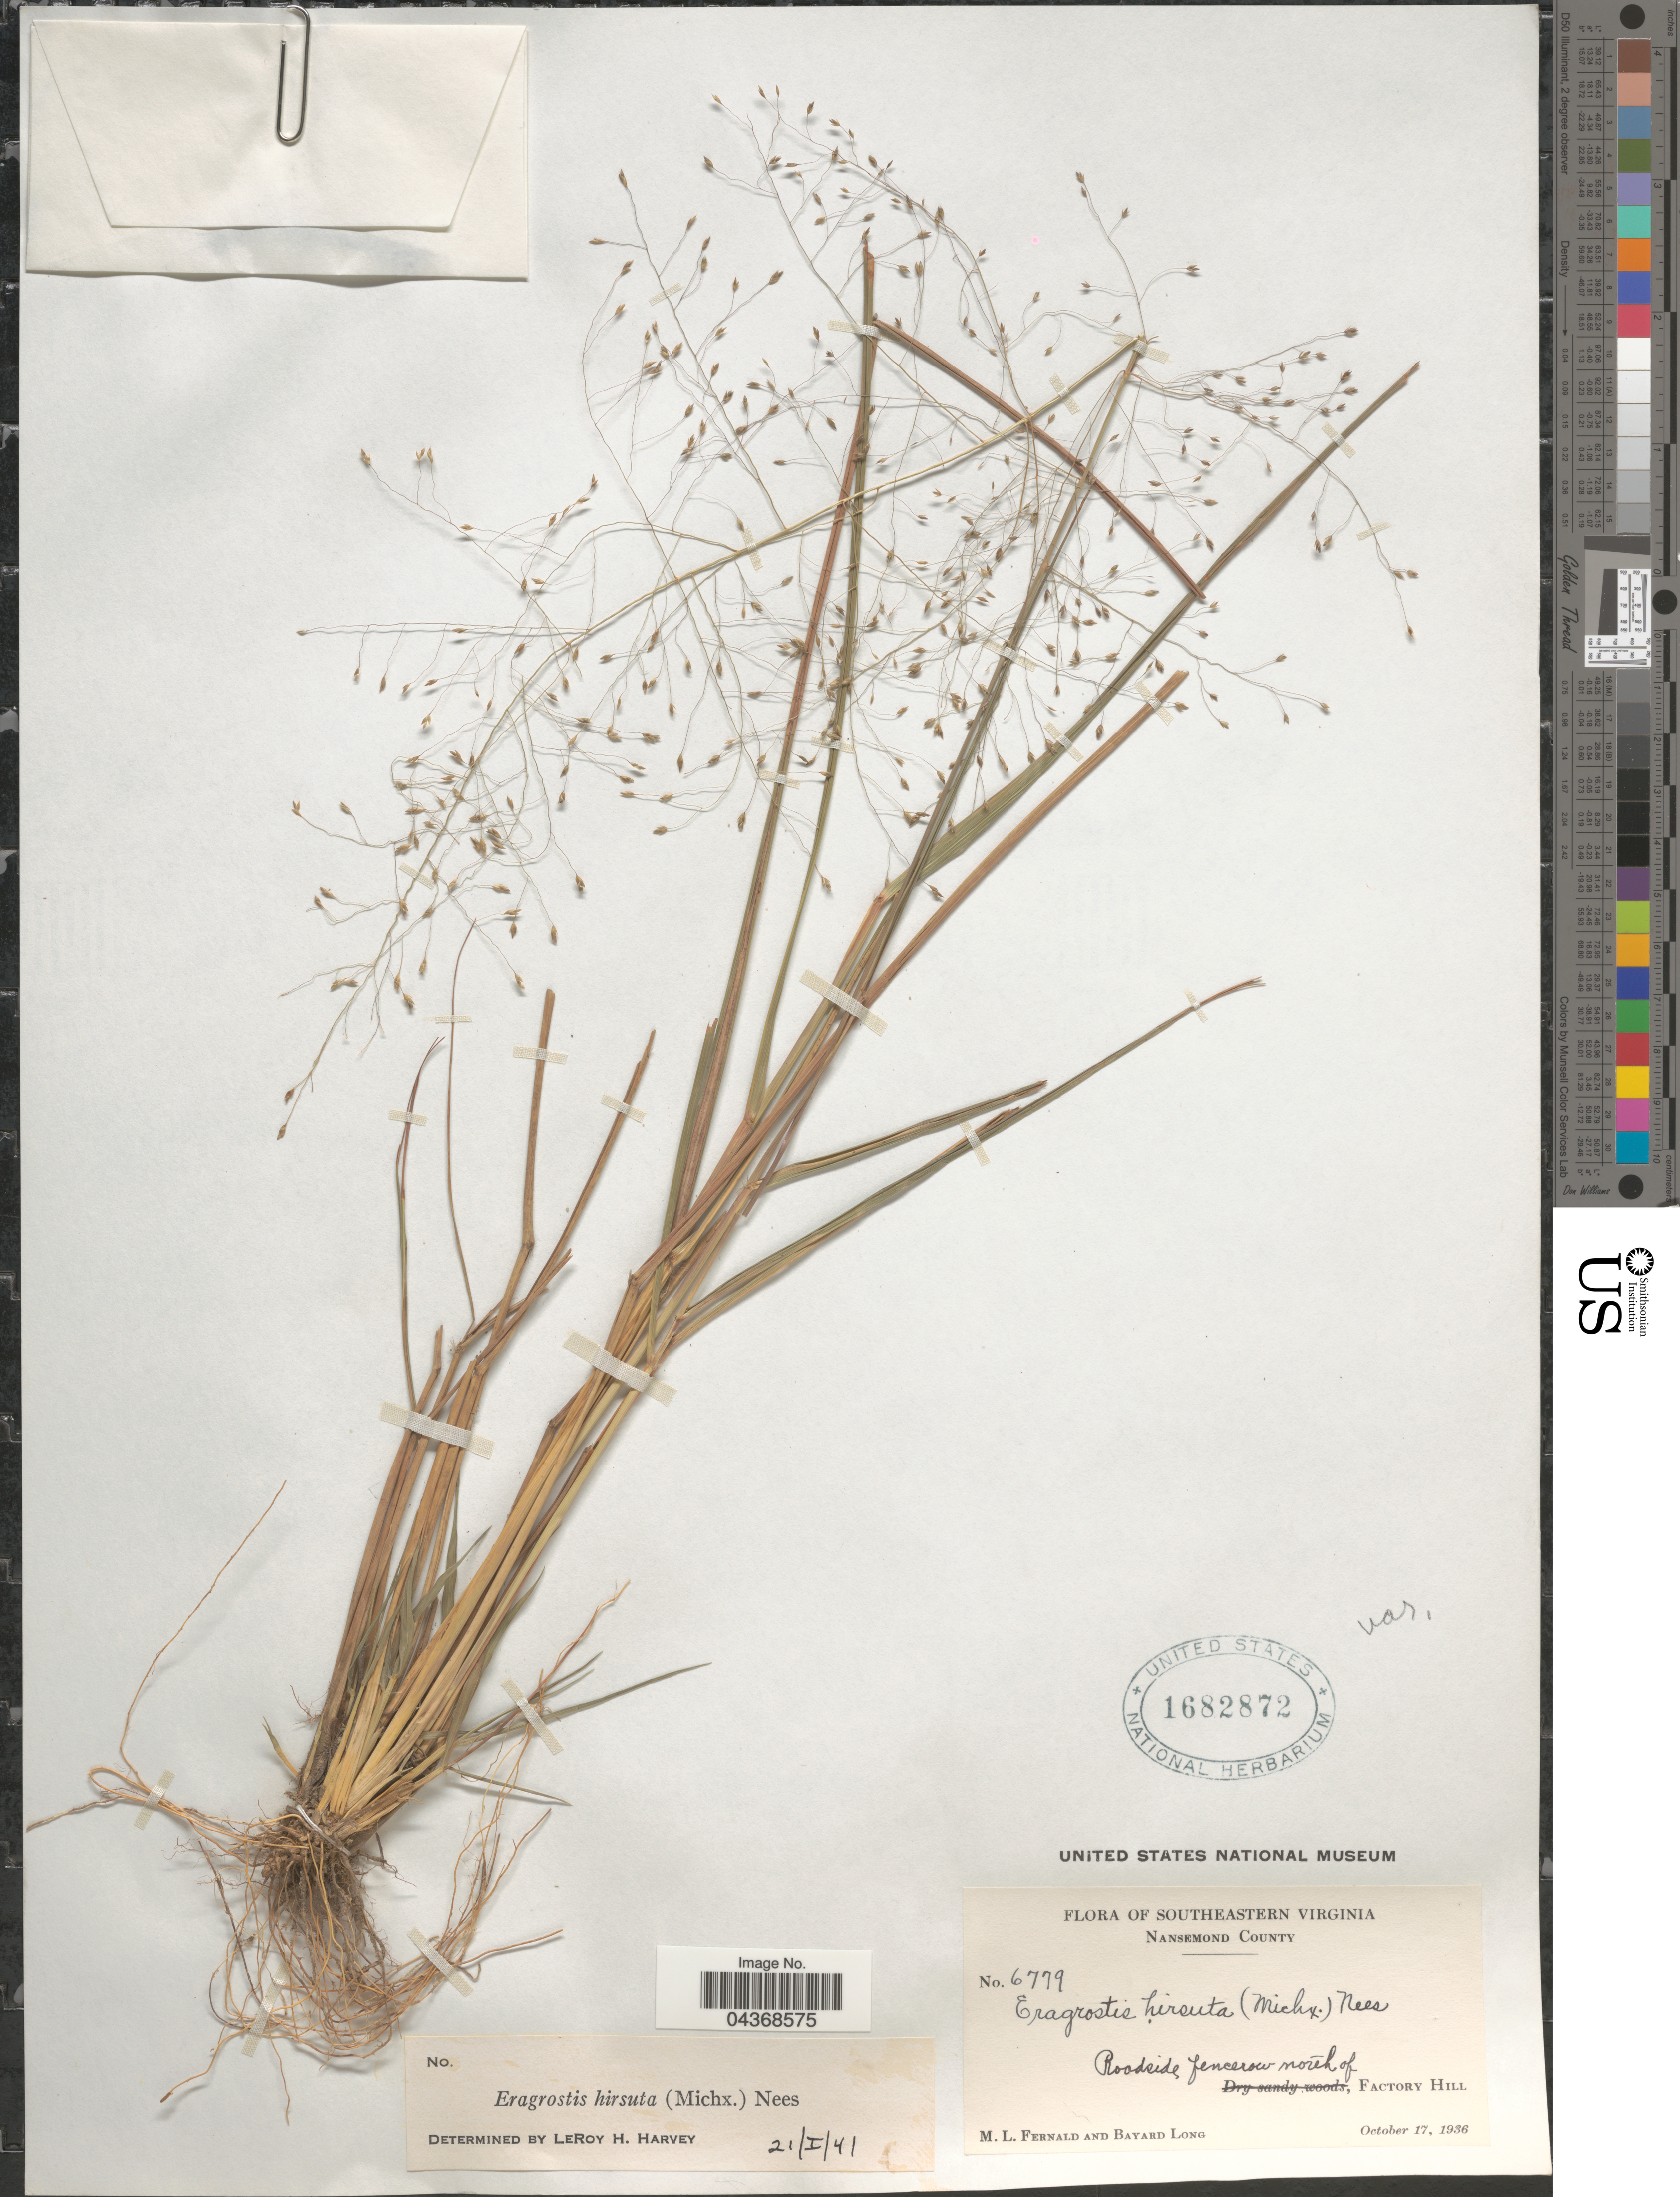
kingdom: Plantae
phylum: Tracheophyta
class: Liliopsida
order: Poales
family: Poaceae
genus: Eragrostis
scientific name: Eragrostis hirsuta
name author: (Michx.) Nees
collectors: M. L. Fernald & B. Long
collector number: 6779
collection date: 1936-10-17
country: United States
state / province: Virginia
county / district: City of Suffolk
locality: Southeastern Virginia. Nansemond County. Roadside, fencerow north of Factory Hill.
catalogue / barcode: US 1682872